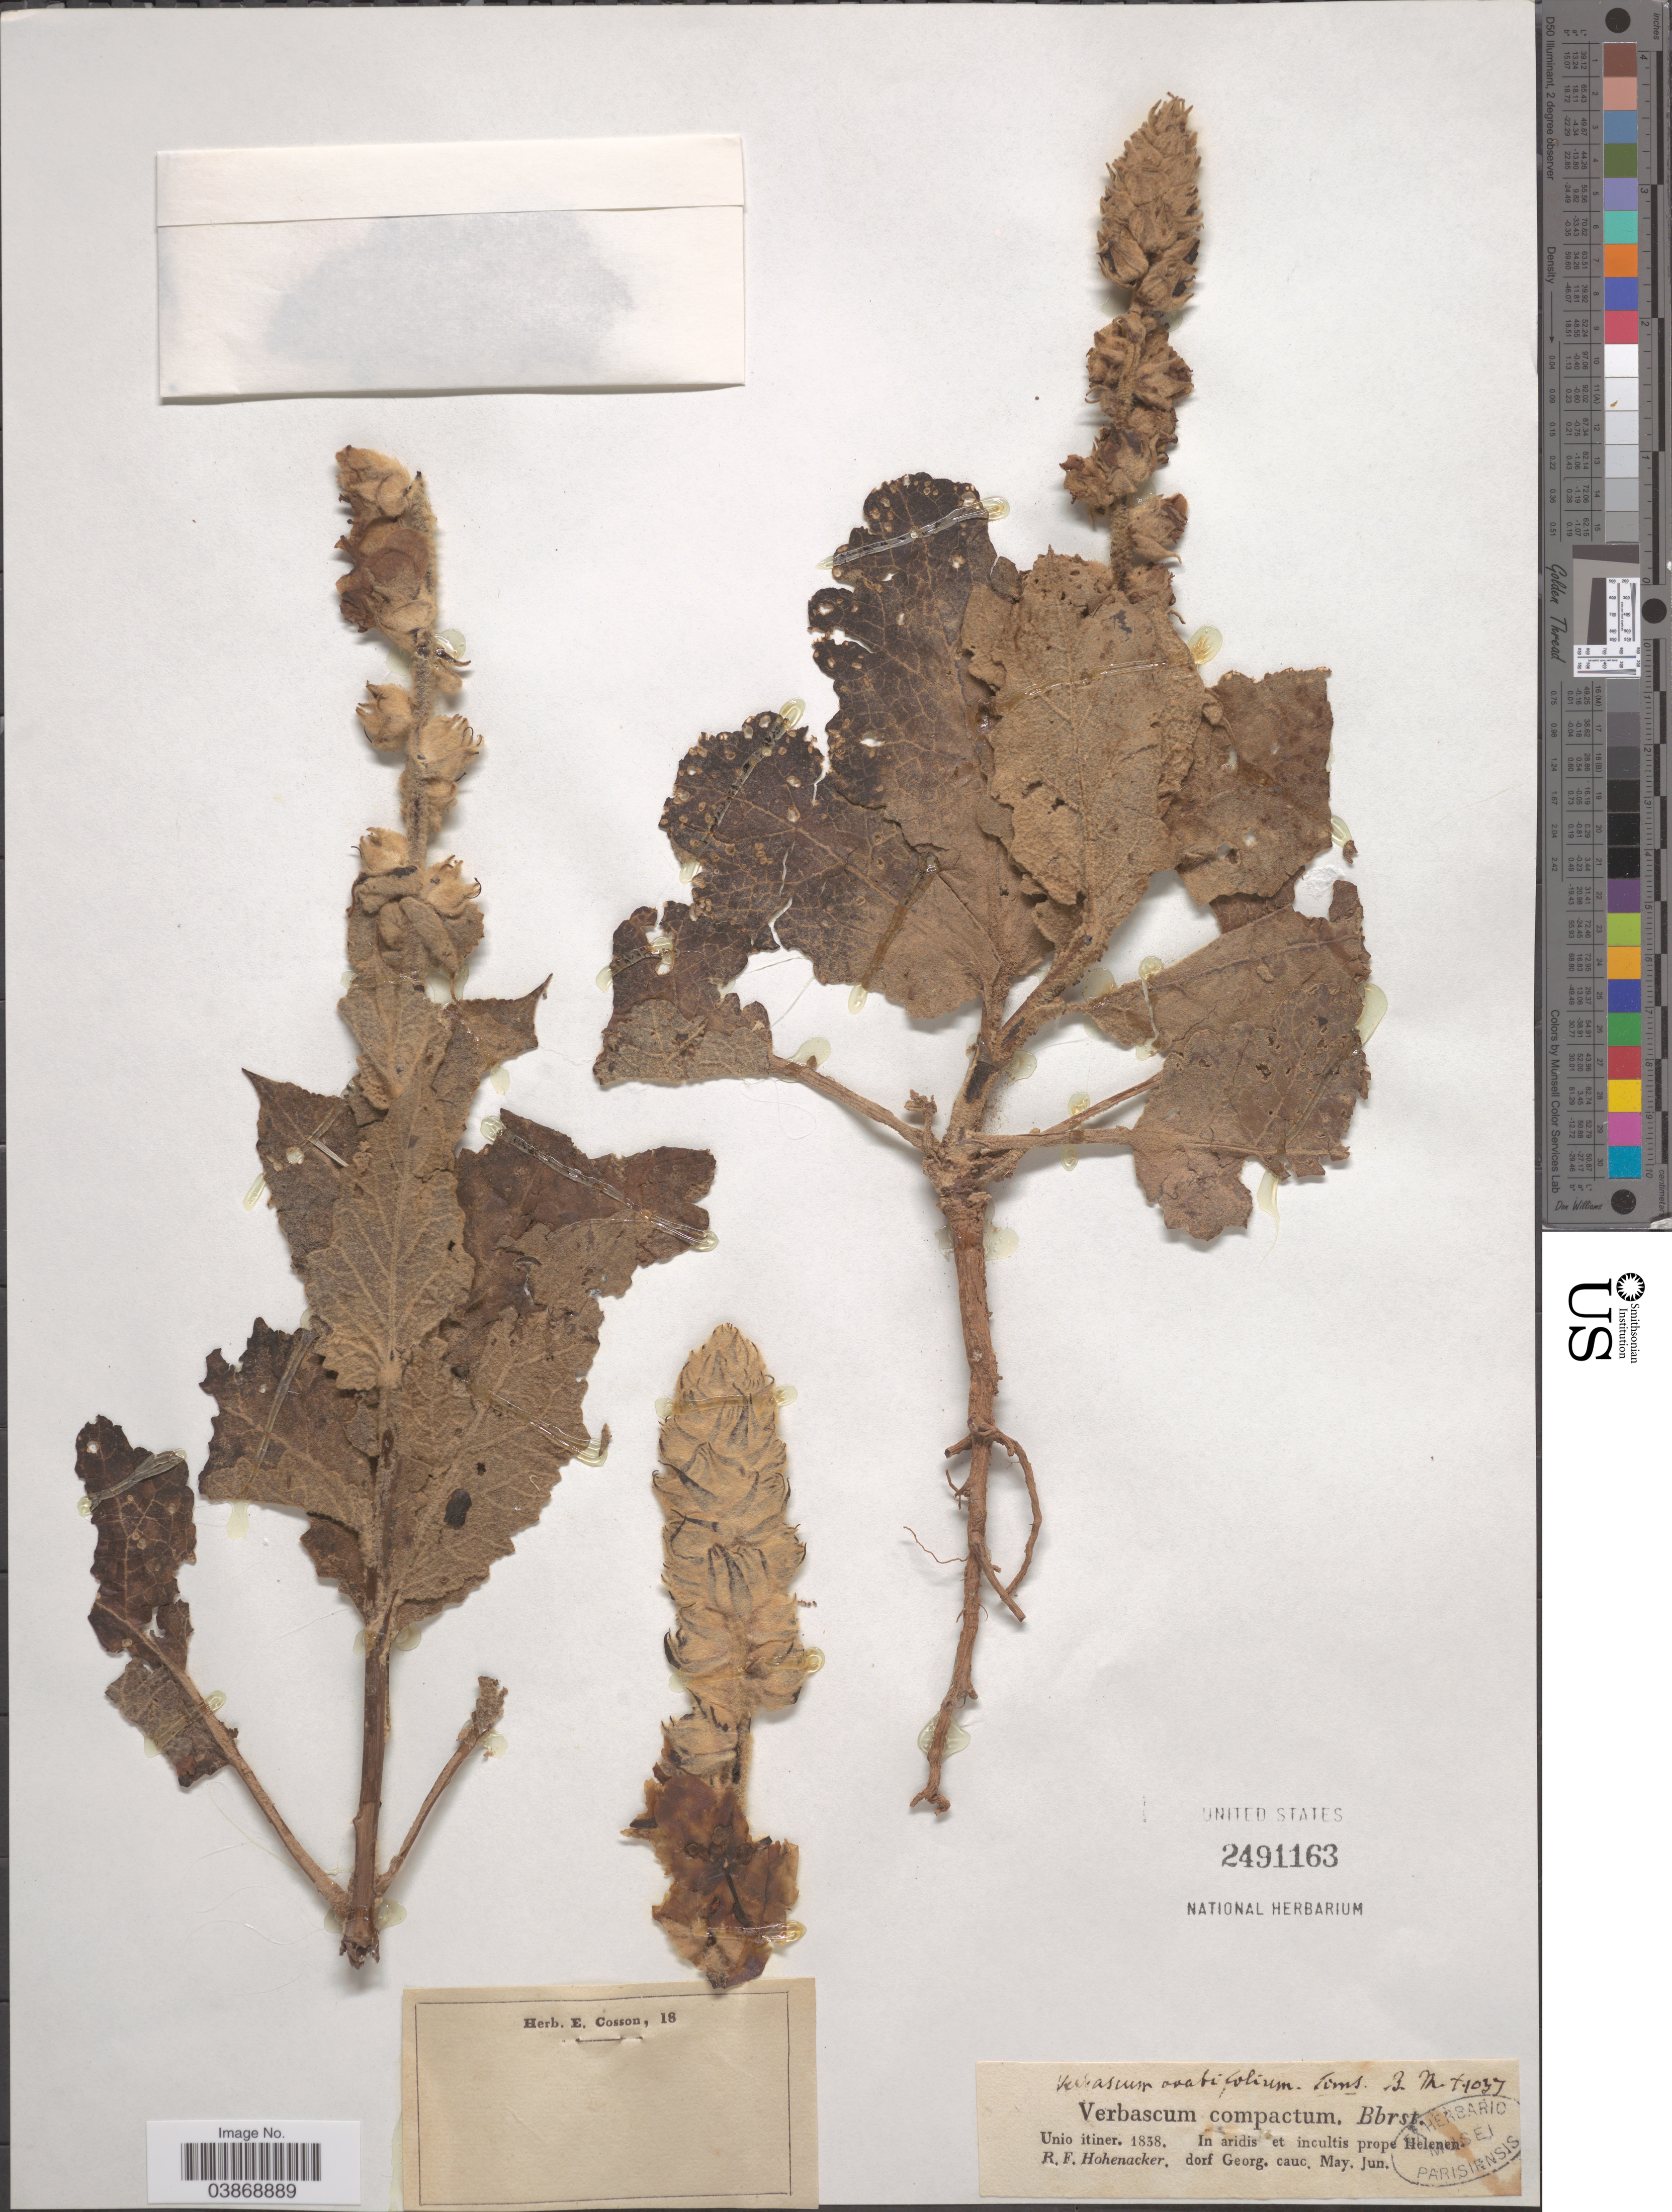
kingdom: Plantae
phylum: Tracheophyta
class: Magnoliopsida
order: Lamiales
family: Scrophulariaceae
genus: Verbascum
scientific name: Verbascum ovalifolium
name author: Donn ex Sims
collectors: R. F. Hohenacker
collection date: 1838-05/1838-06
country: Georgia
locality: Unio itiner. In aridis et incultis prope Helenen dorf Georg. cauc.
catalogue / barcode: US 2491163